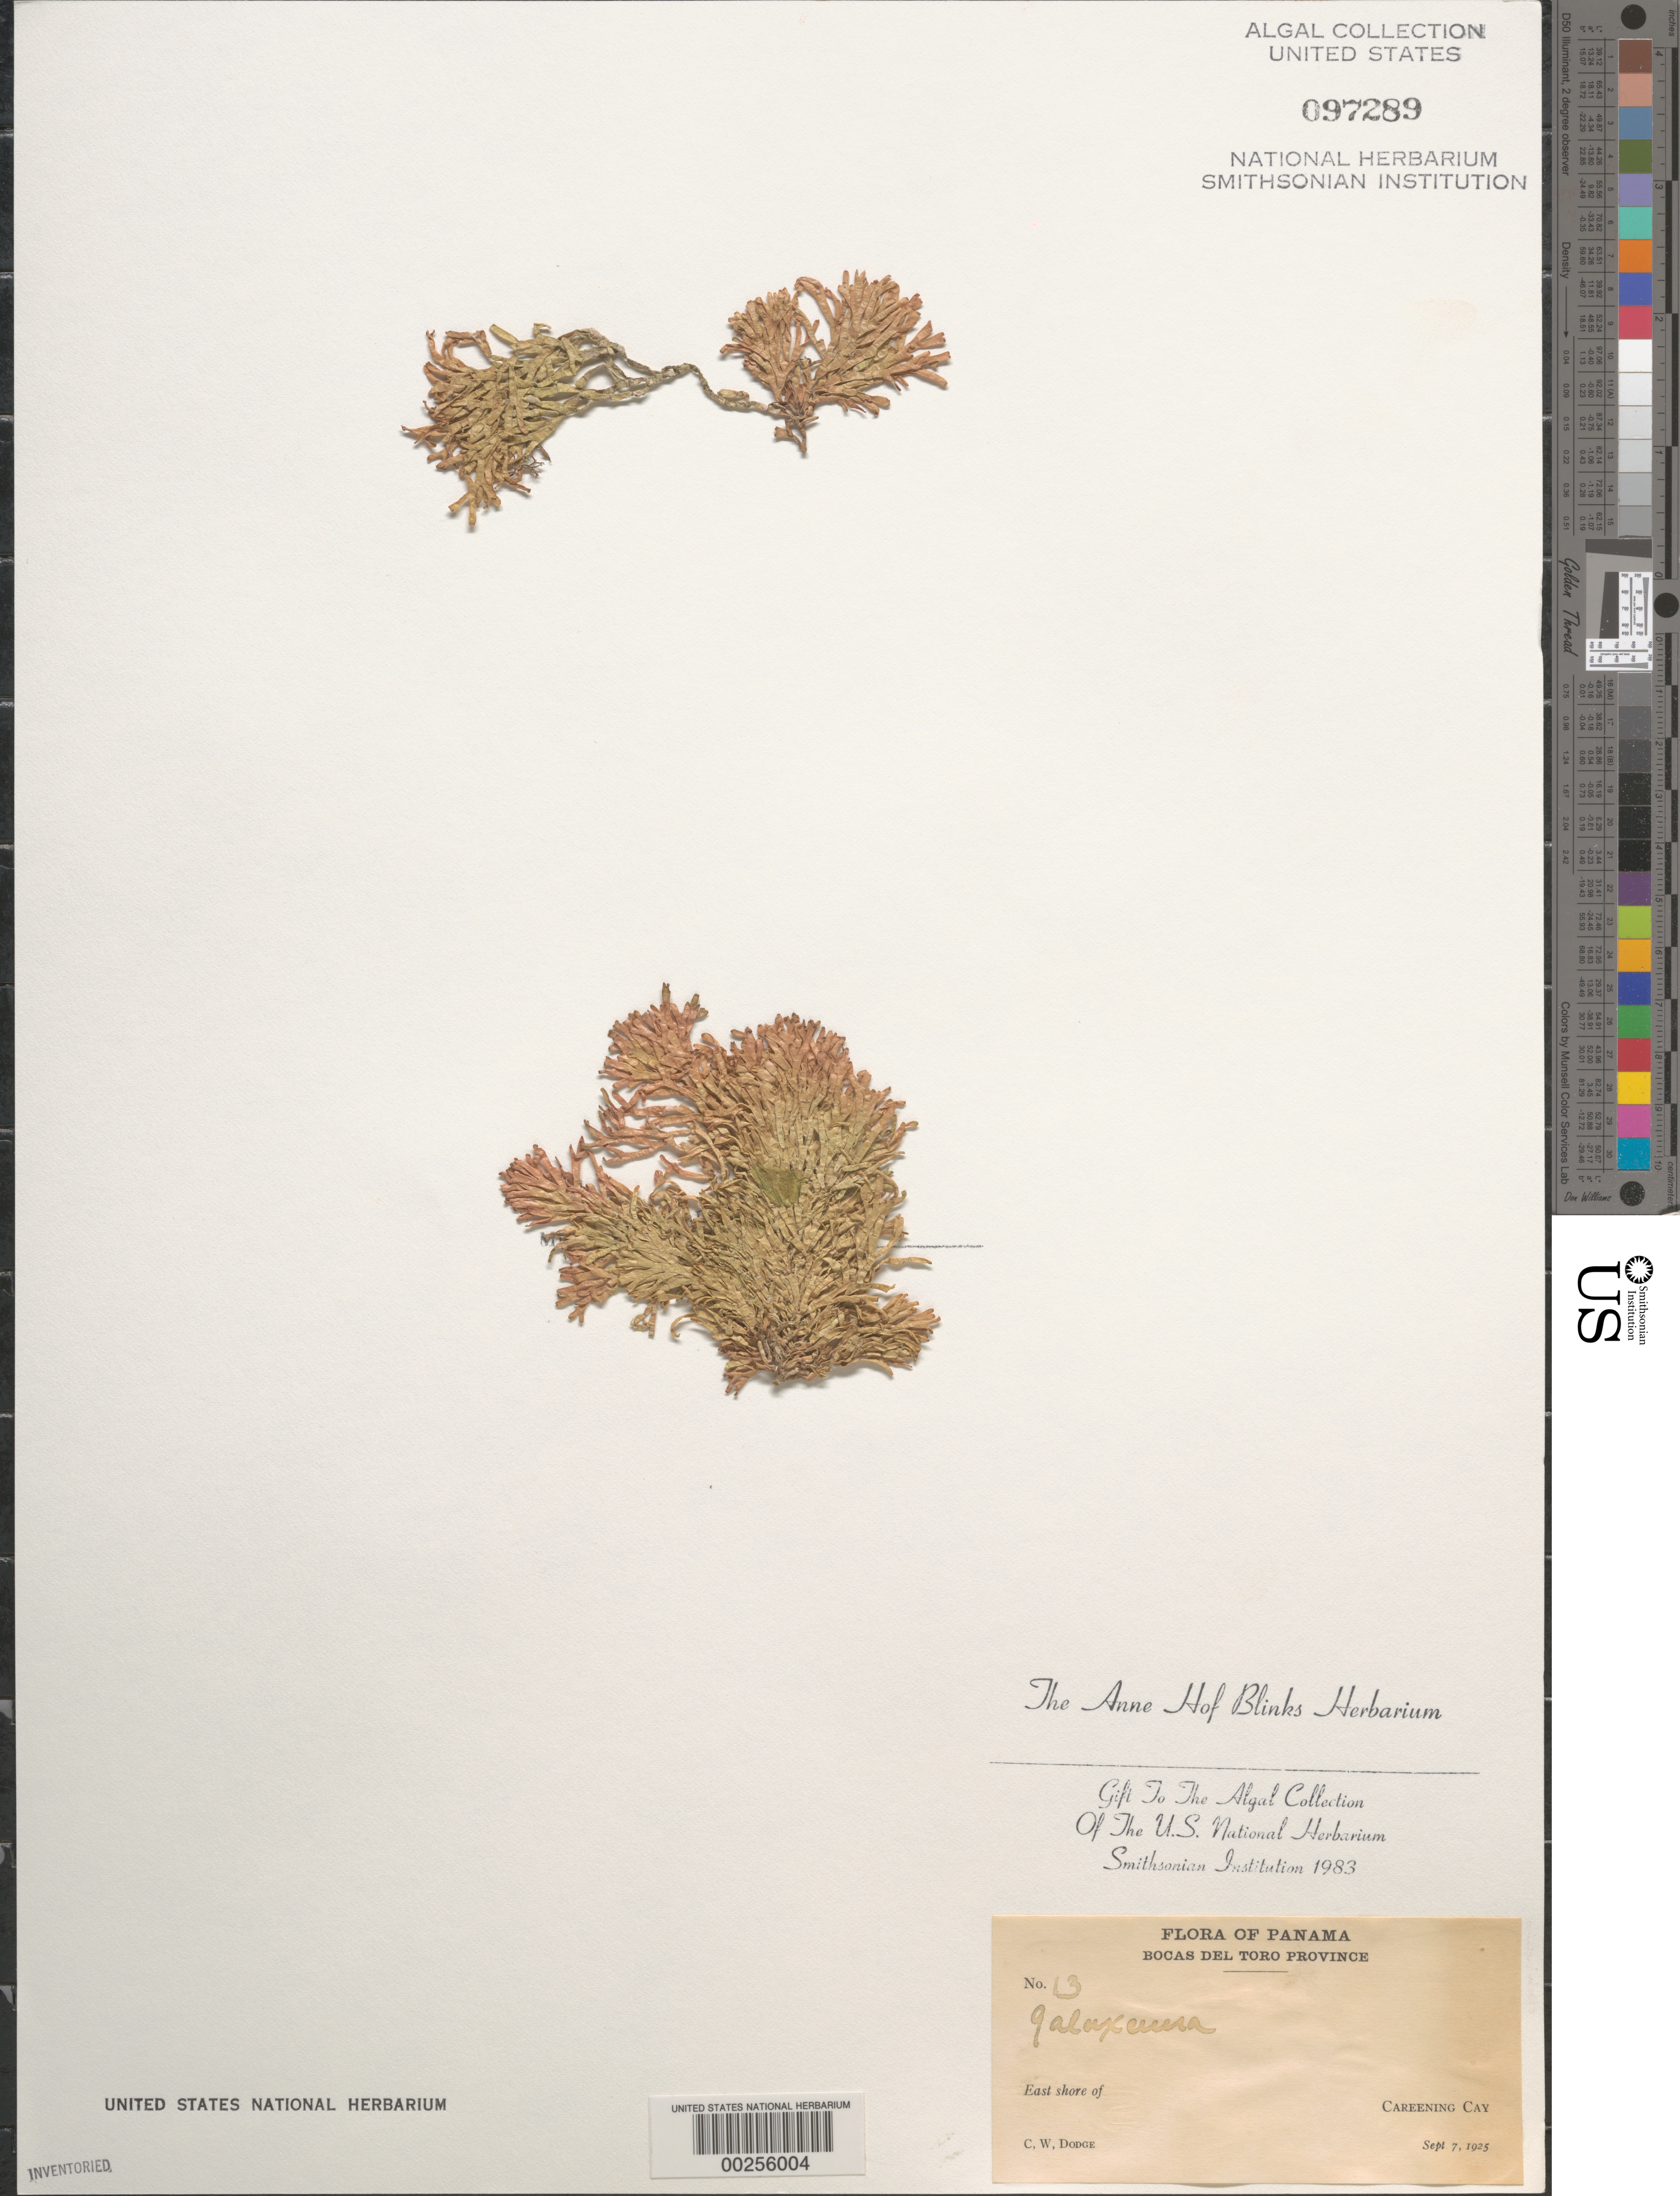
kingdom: Plantae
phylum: Rhodophyta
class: Florideophyceae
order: Nemaliales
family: Galaxauraceae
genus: Galaxaura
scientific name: Galaxaura sp.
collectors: C. Dodge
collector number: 13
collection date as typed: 07 Sep 1925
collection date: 1925-09-07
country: Panama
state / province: Bocas del Toro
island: Careening Cay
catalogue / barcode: US 97289